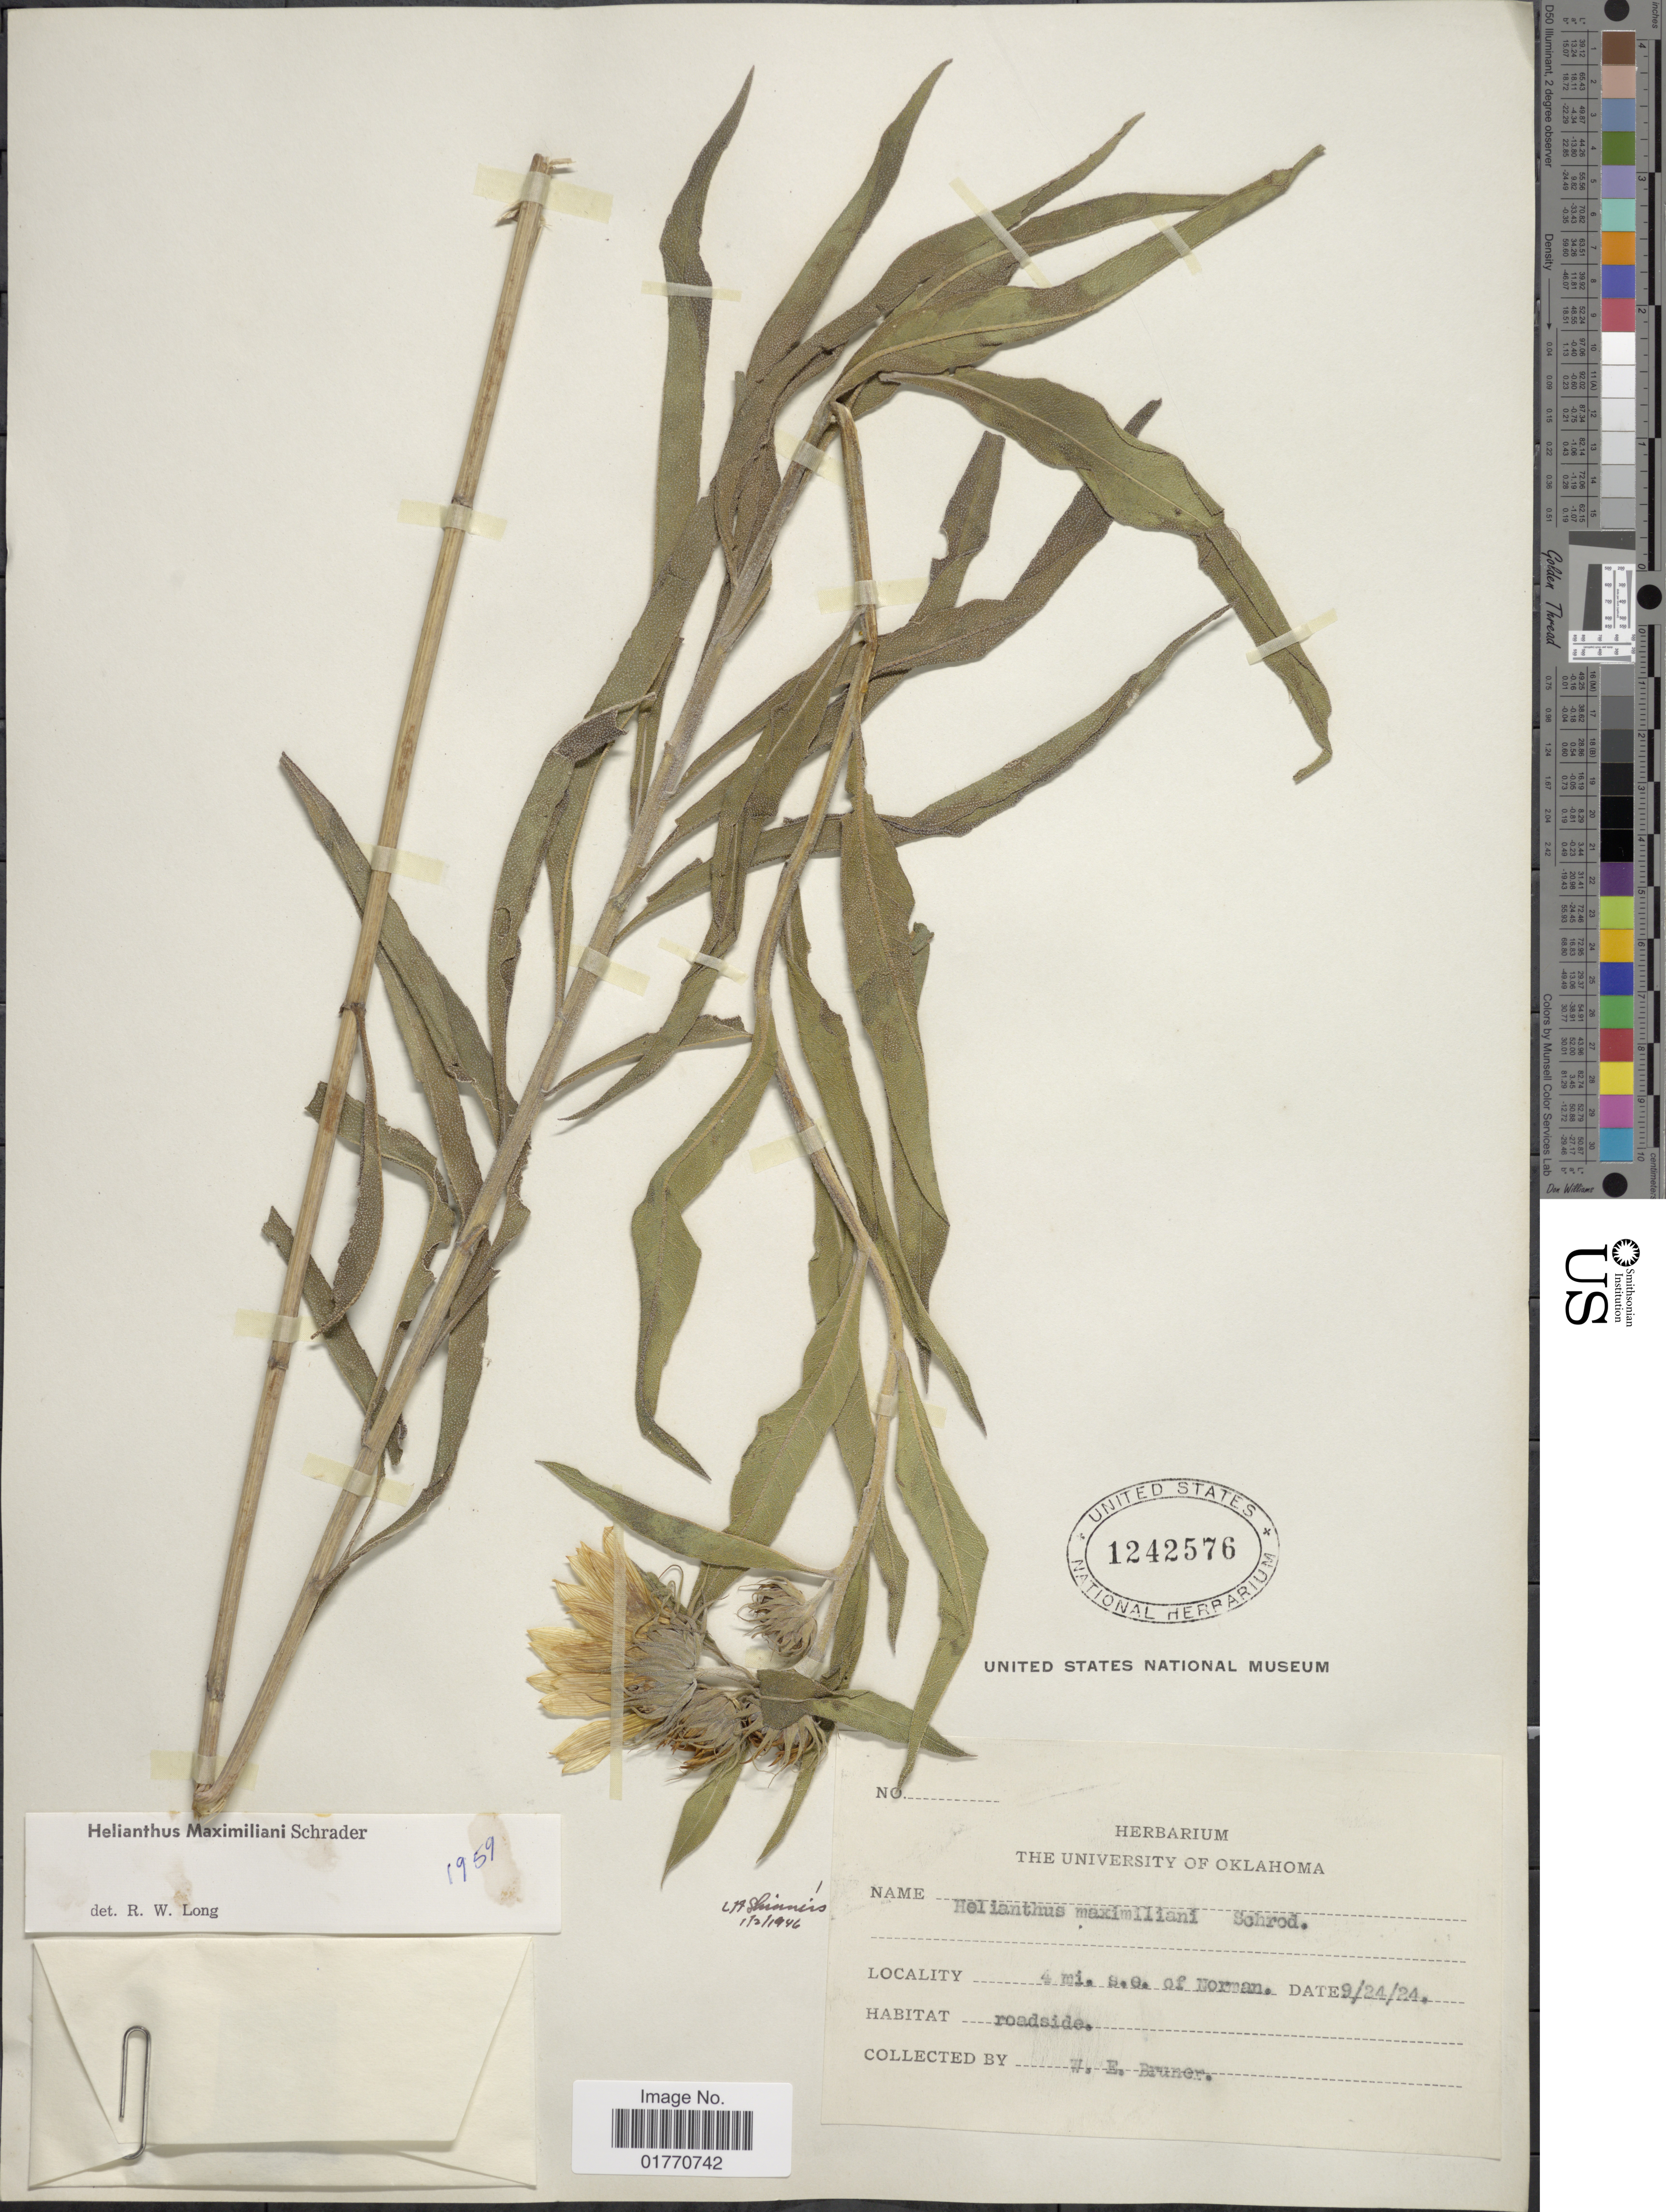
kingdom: Plantae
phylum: Tracheophyta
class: Magnoliopsida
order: Asterales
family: Asteraceae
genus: Helianthus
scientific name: Helianthus maximiliani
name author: Schrad.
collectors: W. Bruner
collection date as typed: Transcribed d/m/y: 24/9/24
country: United States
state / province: Oklahoma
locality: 4 mi. s.e. of Norman, roadside.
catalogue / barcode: US 1242576